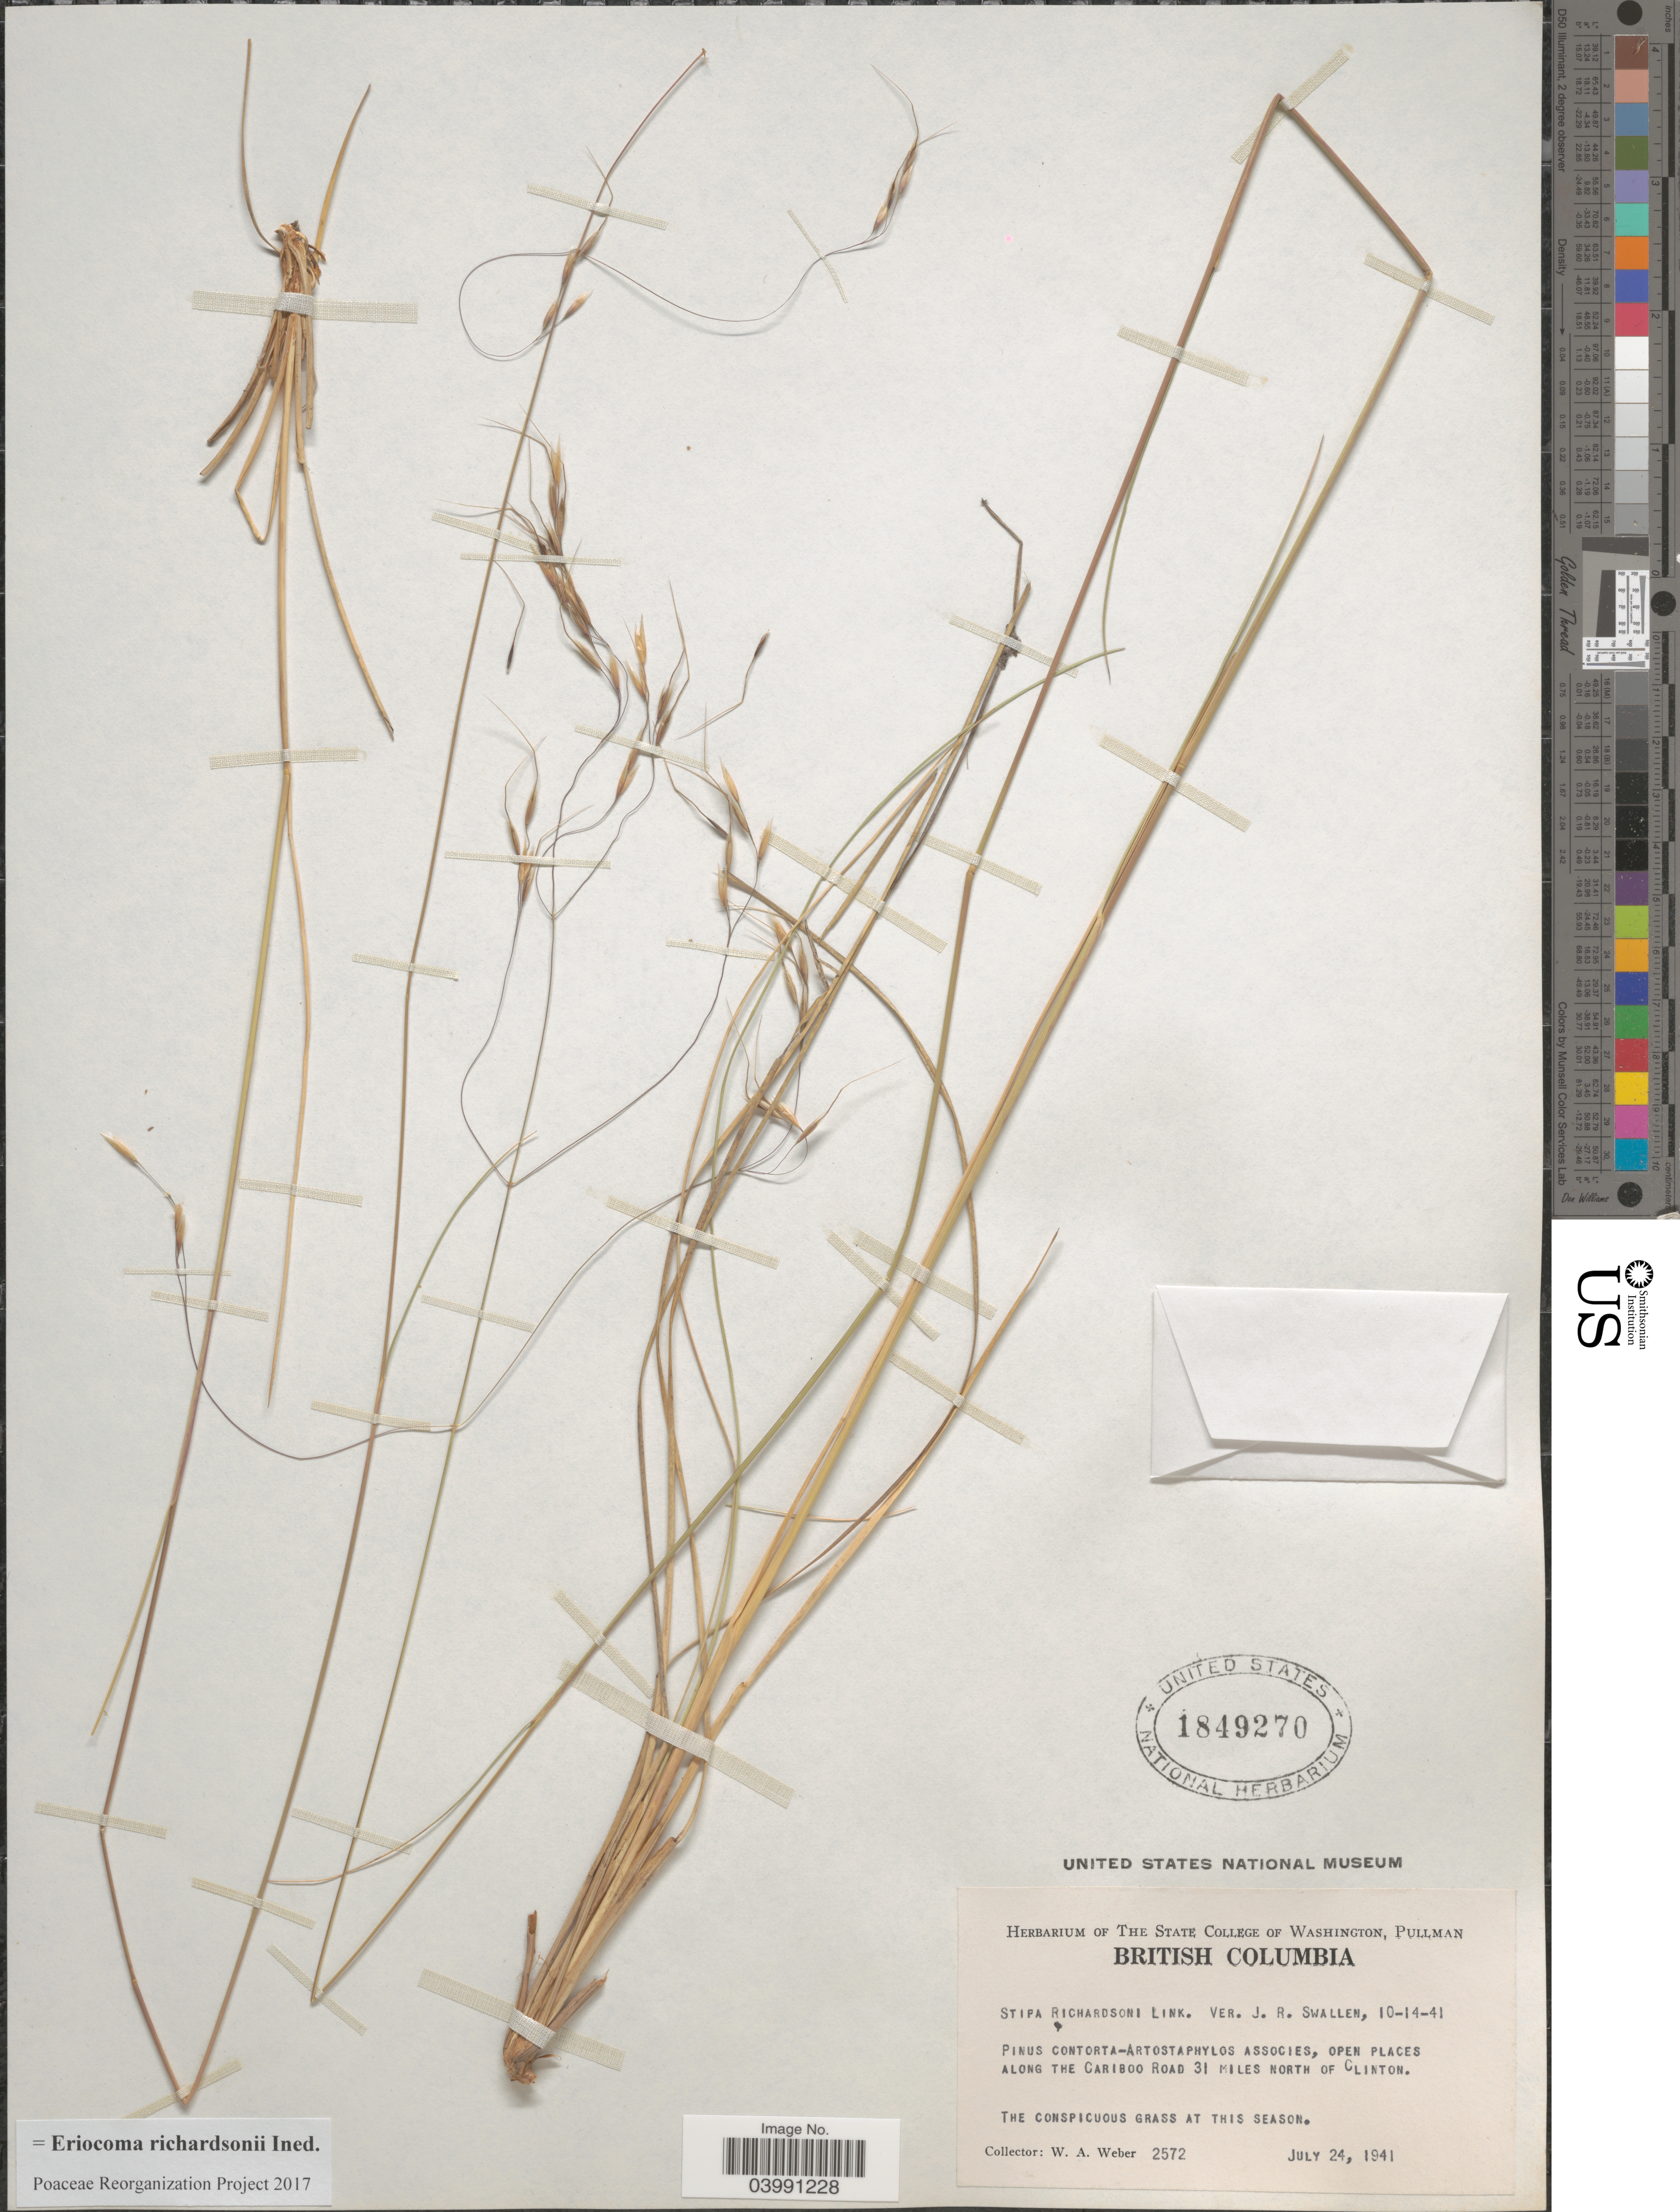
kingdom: Plantae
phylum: Tracheophyta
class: Liliopsida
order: Poales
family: Poaceae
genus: Eriocoma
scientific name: Eriocoma richardsonii ined.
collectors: W. A. Weber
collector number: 2572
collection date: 1941-07-24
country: Canada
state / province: British Columbia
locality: Along the Cariboo Road 31 miles north of Clinton.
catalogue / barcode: US 1849270